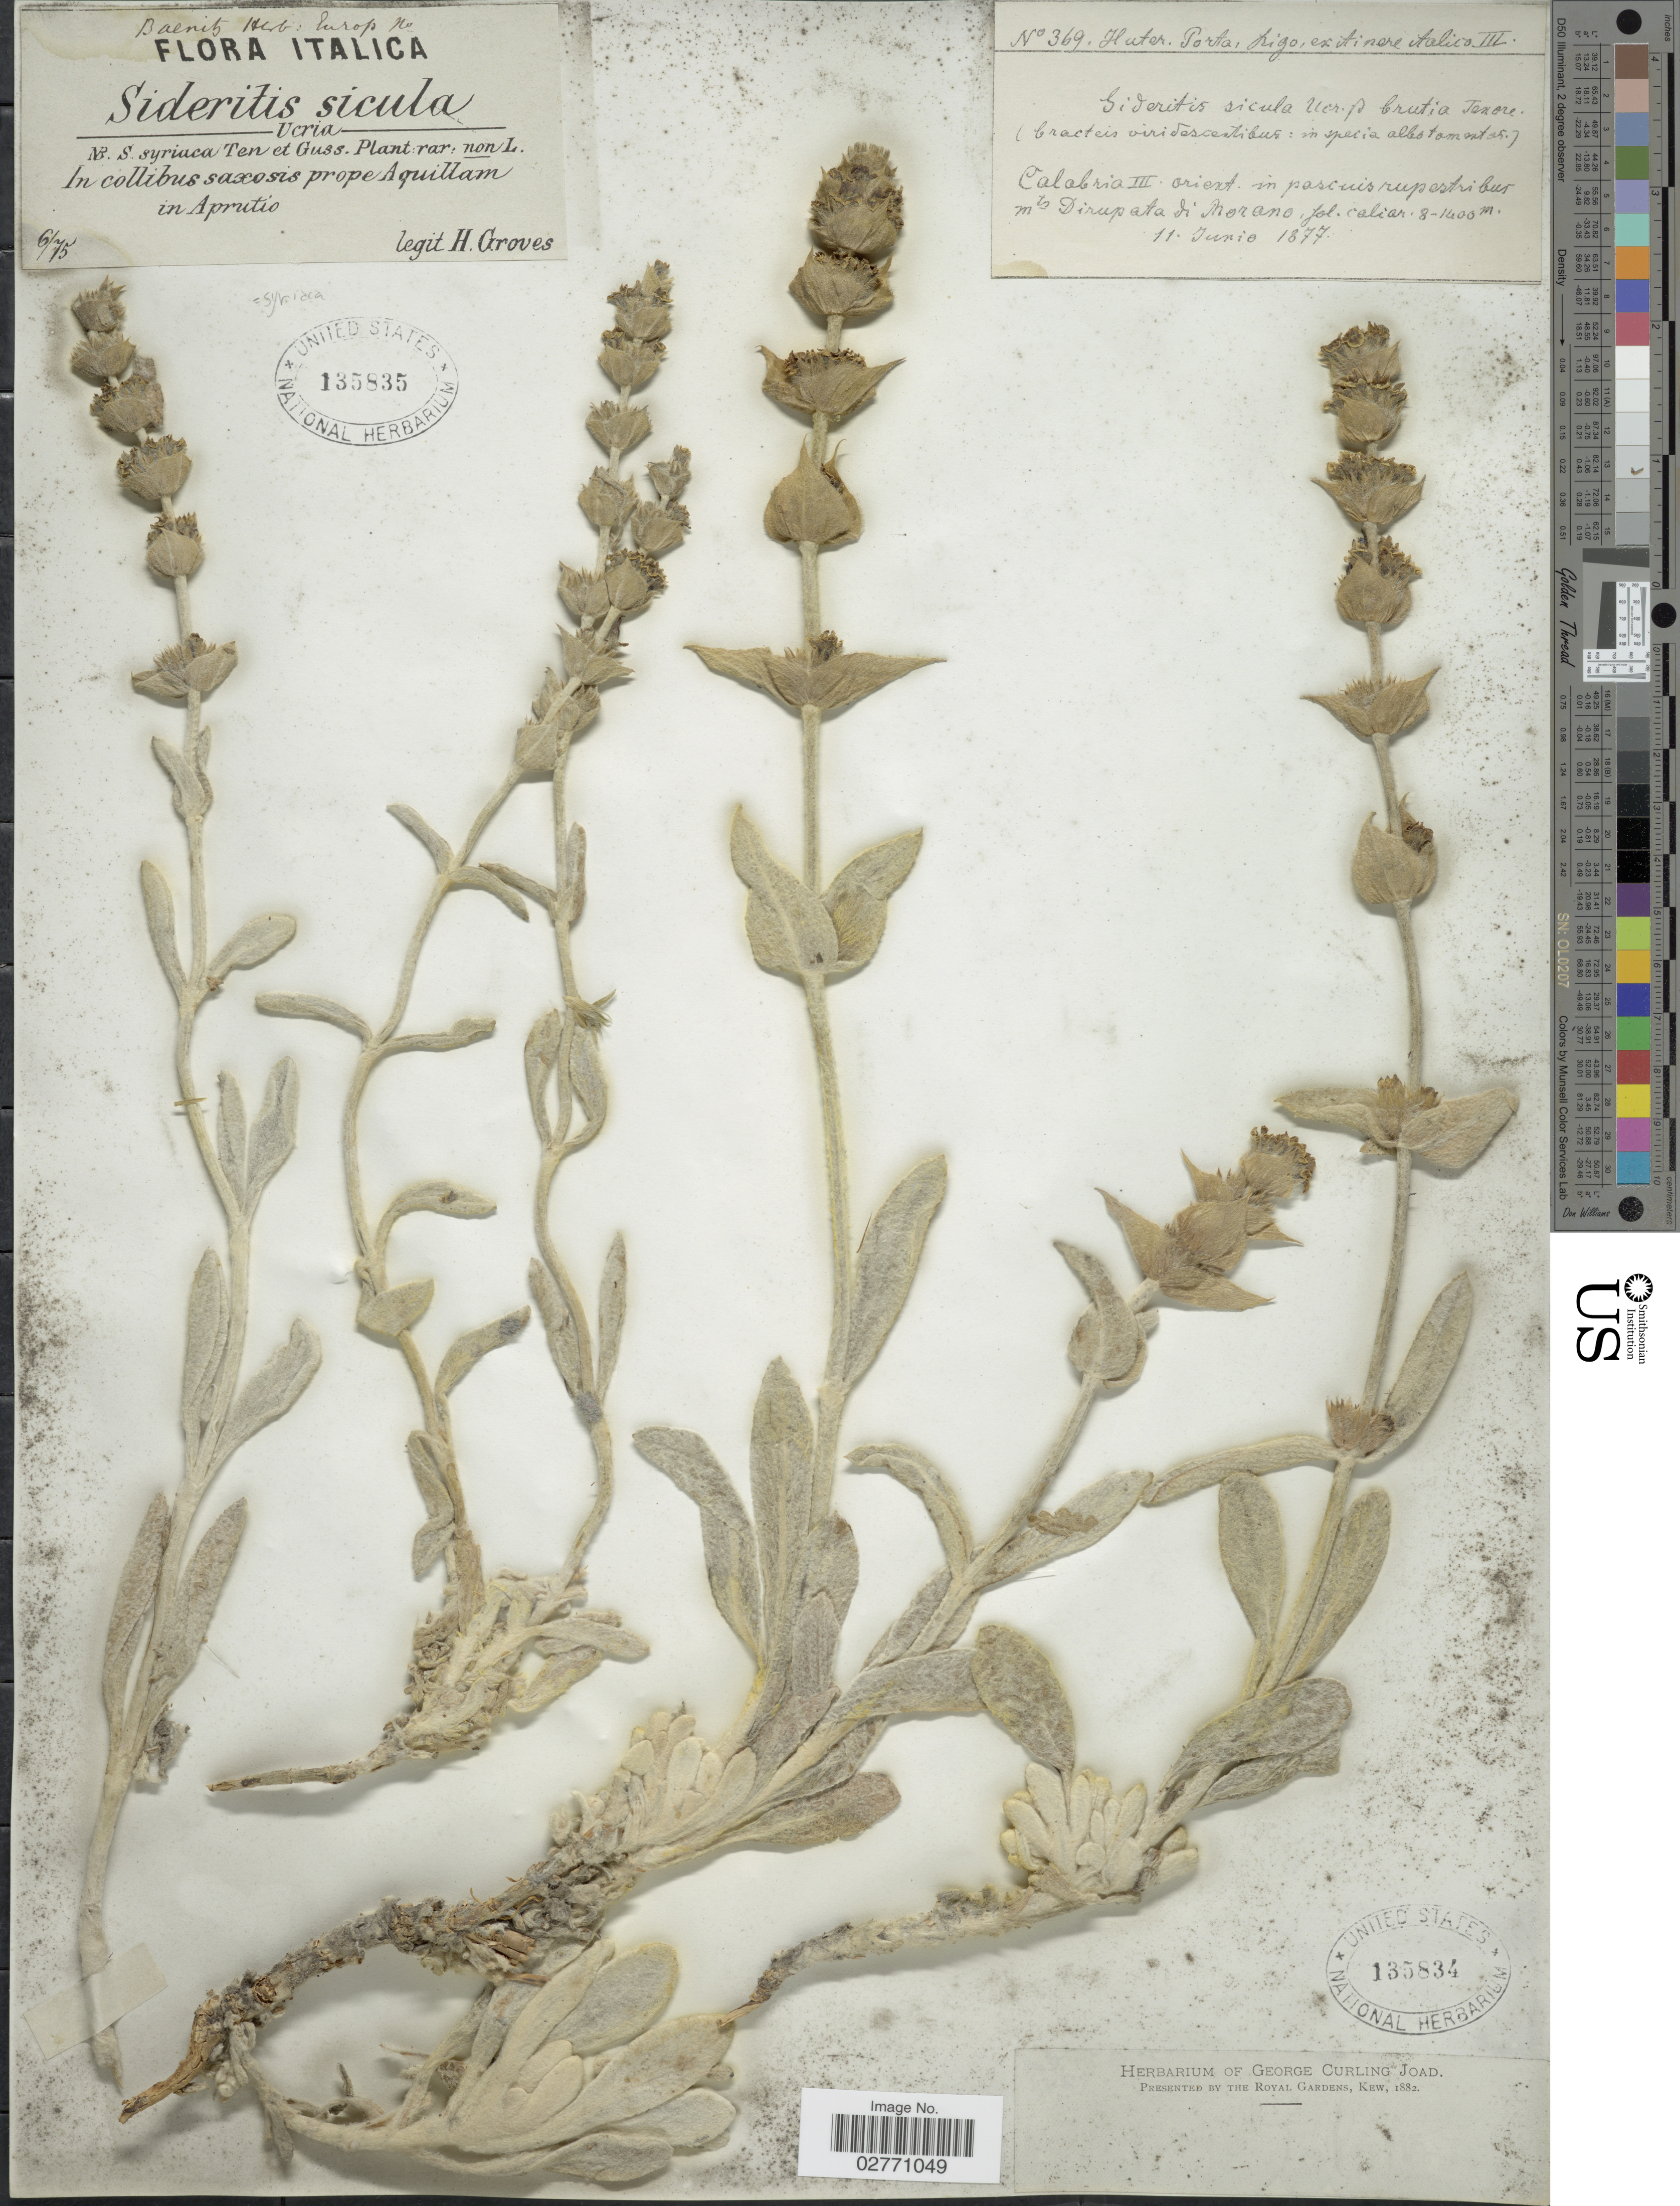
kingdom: Plantae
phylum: Tracheophyta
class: Magnoliopsida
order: Lamiales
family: Lamiaceae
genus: Sideritis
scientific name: Sideritis syriaca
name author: L.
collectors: H. Groves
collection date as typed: Transcribed d/m/y: /6/75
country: Italy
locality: In collibus saxosis prope Aquillam in Aprutio.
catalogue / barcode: US 135835-2